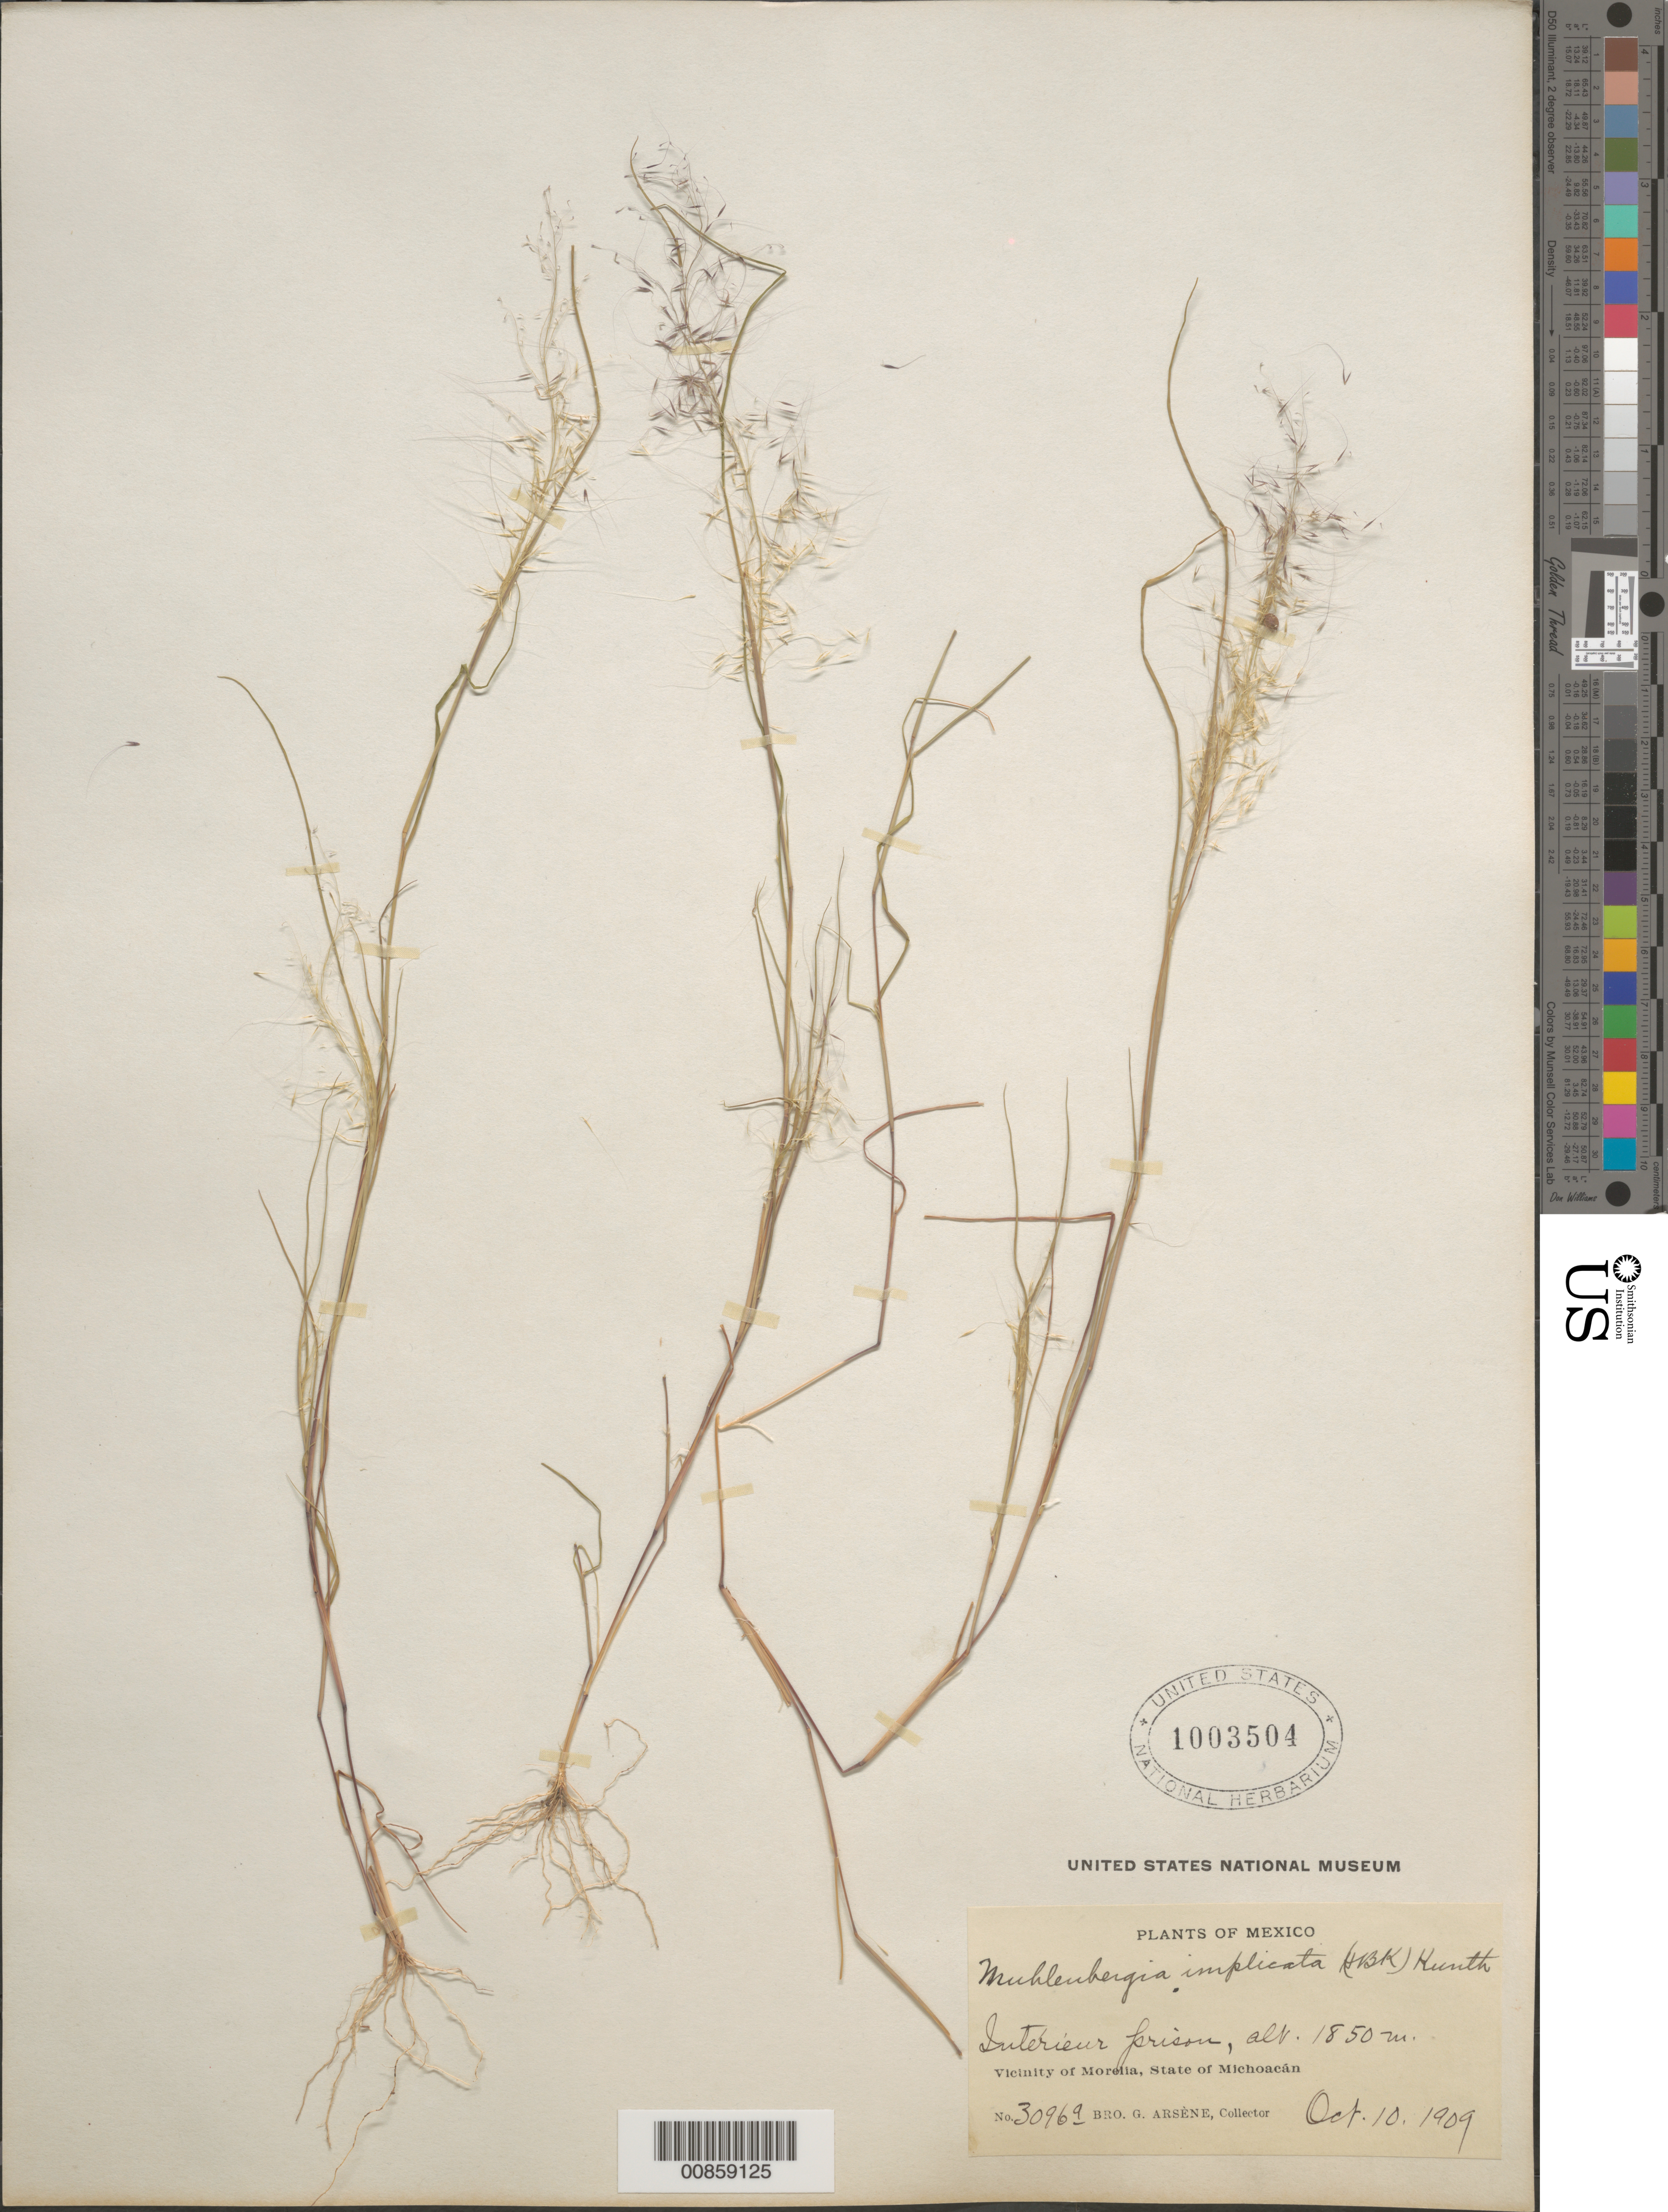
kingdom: Plantae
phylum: Tracheophyta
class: Liliopsida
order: Poales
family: Poaceae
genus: Muhlenbergia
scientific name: Muhlenbergia implicata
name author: (Kunth) Trin.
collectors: Bro. G. Arsène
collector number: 3069a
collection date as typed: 10 Oct 1909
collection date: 1909-10-10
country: Mexico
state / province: Michoacán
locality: Vicinity of Morelia, Mich.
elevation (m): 1850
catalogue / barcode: US 1003504